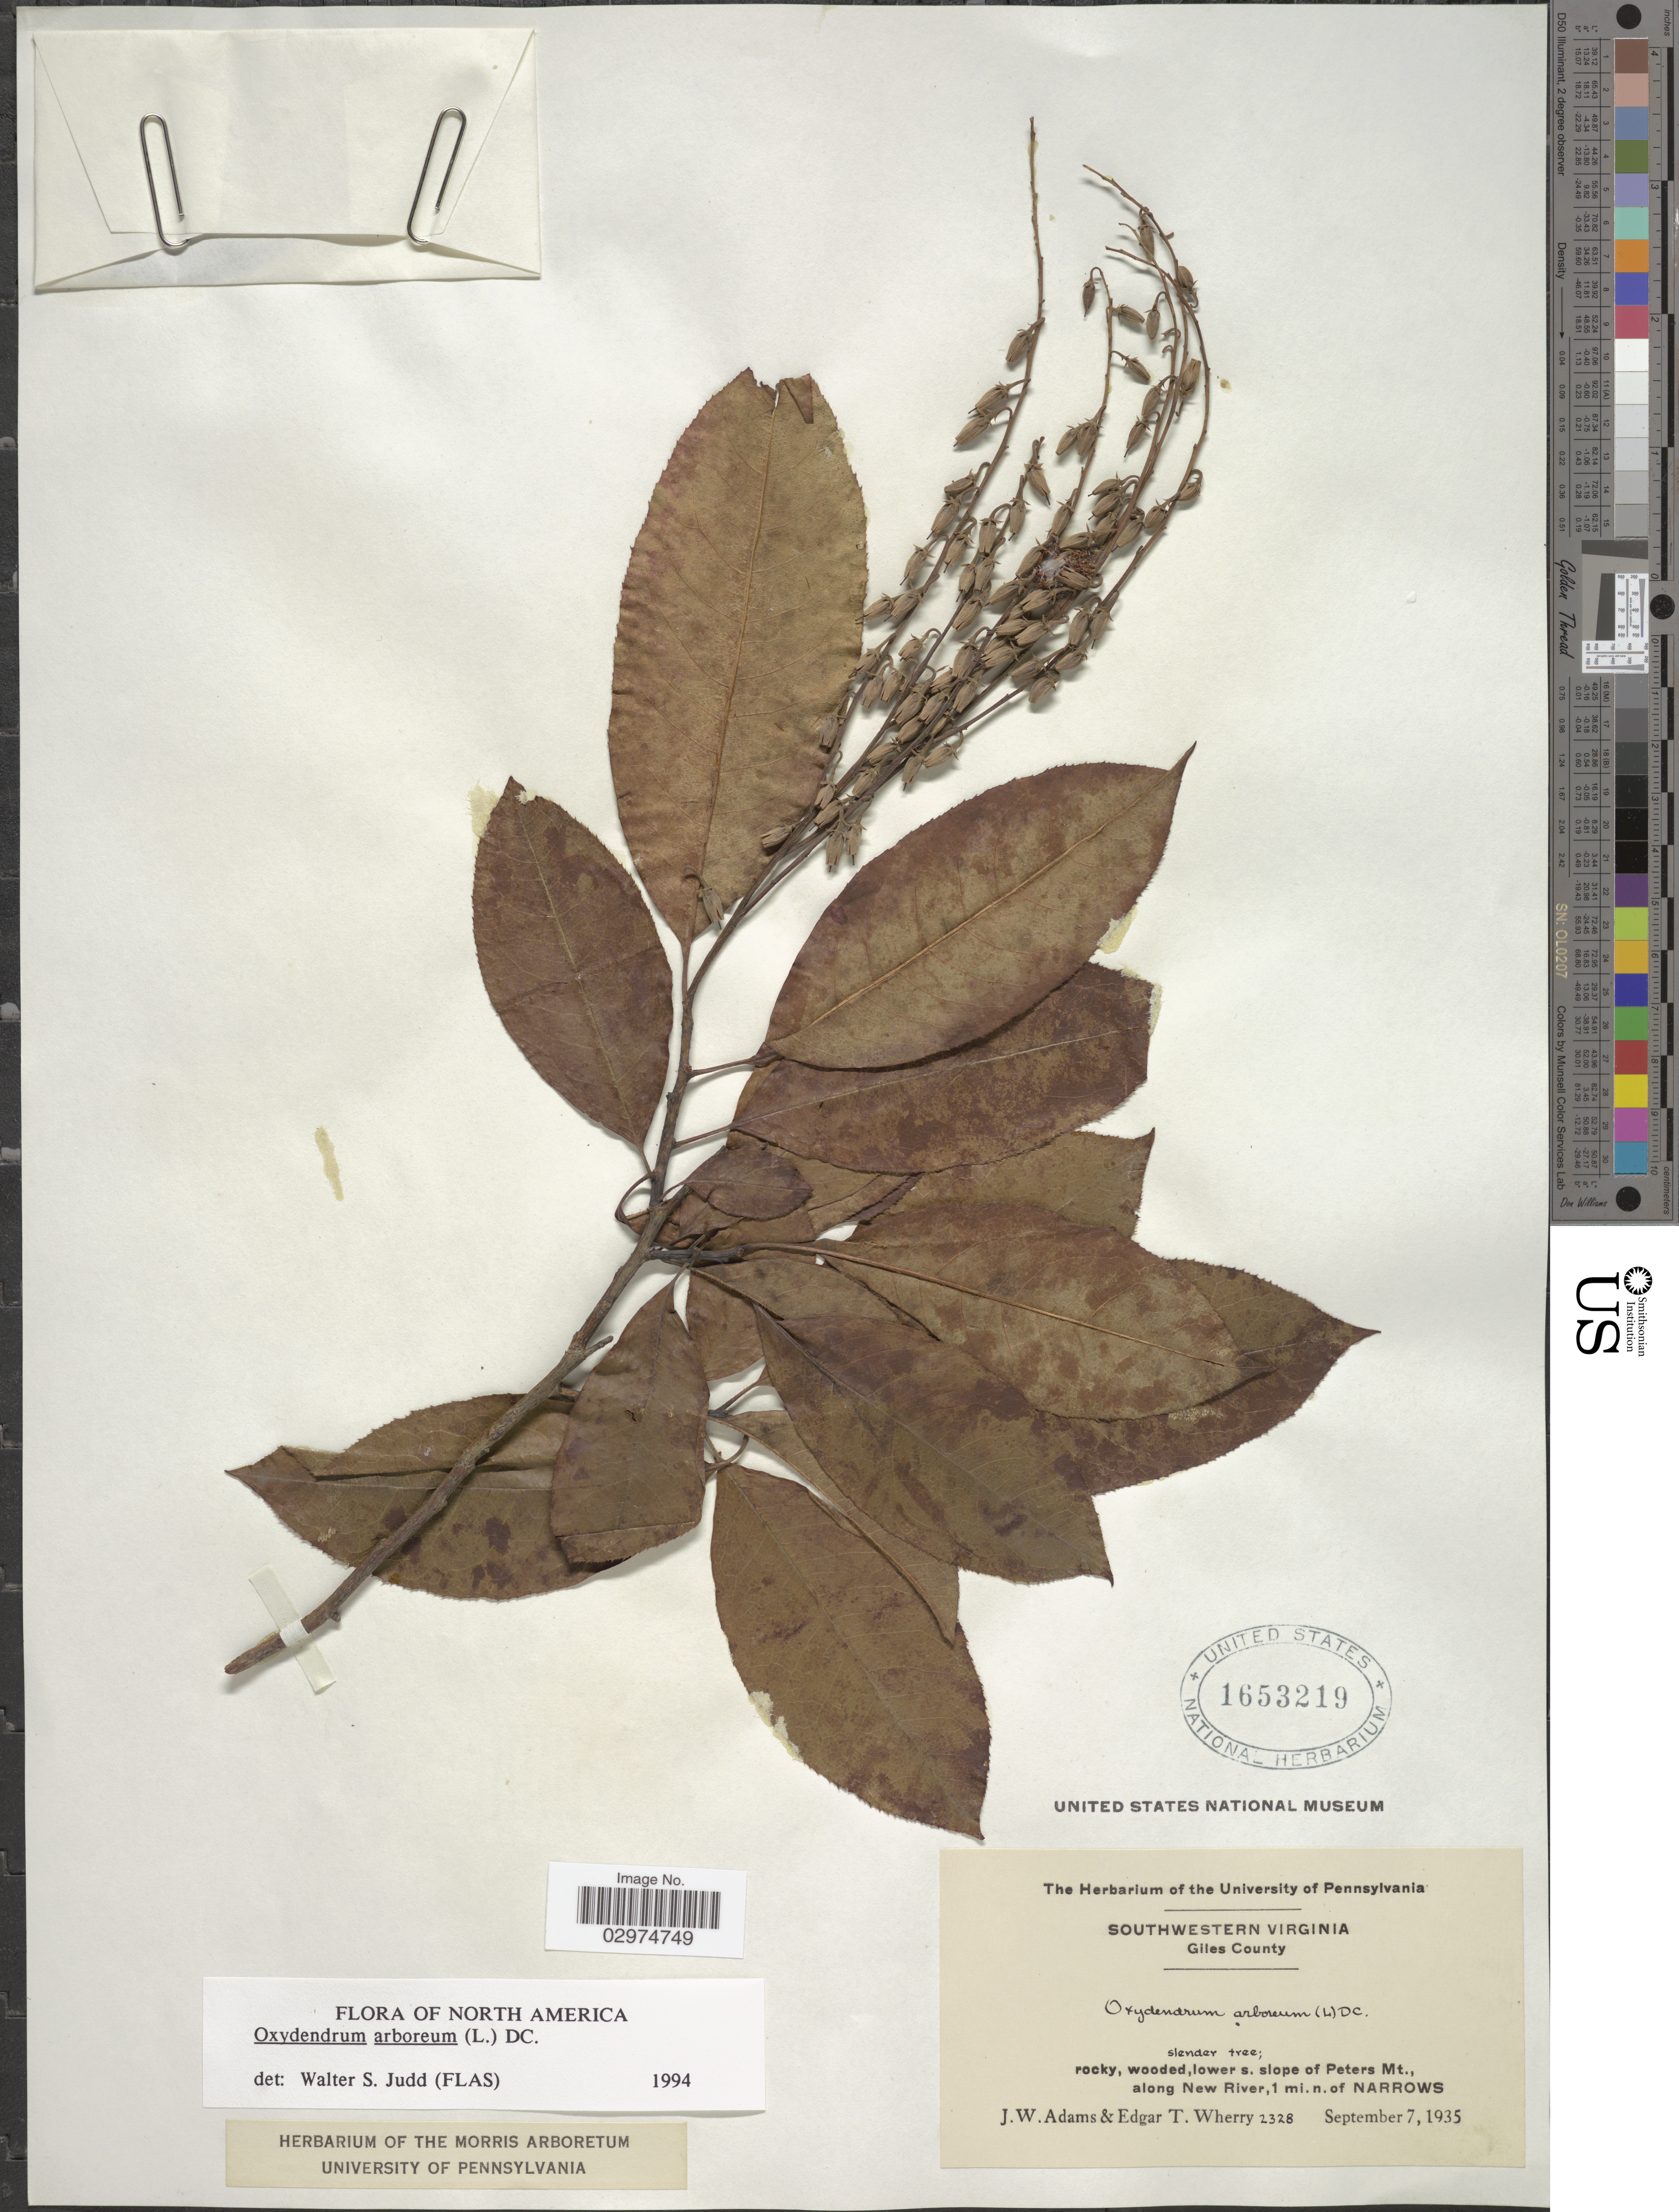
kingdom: Plantae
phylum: Tracheophyta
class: Magnoliopsida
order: Ericales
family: Ericaceae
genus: Oxydendrum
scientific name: Oxydendrum arboreum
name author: (L.) DC.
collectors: J. Adams & E. T. Wherry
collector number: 2328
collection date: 1935-09-07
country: United States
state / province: Virginia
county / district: Giles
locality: Southwestern Virginia, Giles County, rocky, wooded, lower s. slope of Peters Mt., along New River, 1 mi. n. of Narrows.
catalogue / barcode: US 1653219